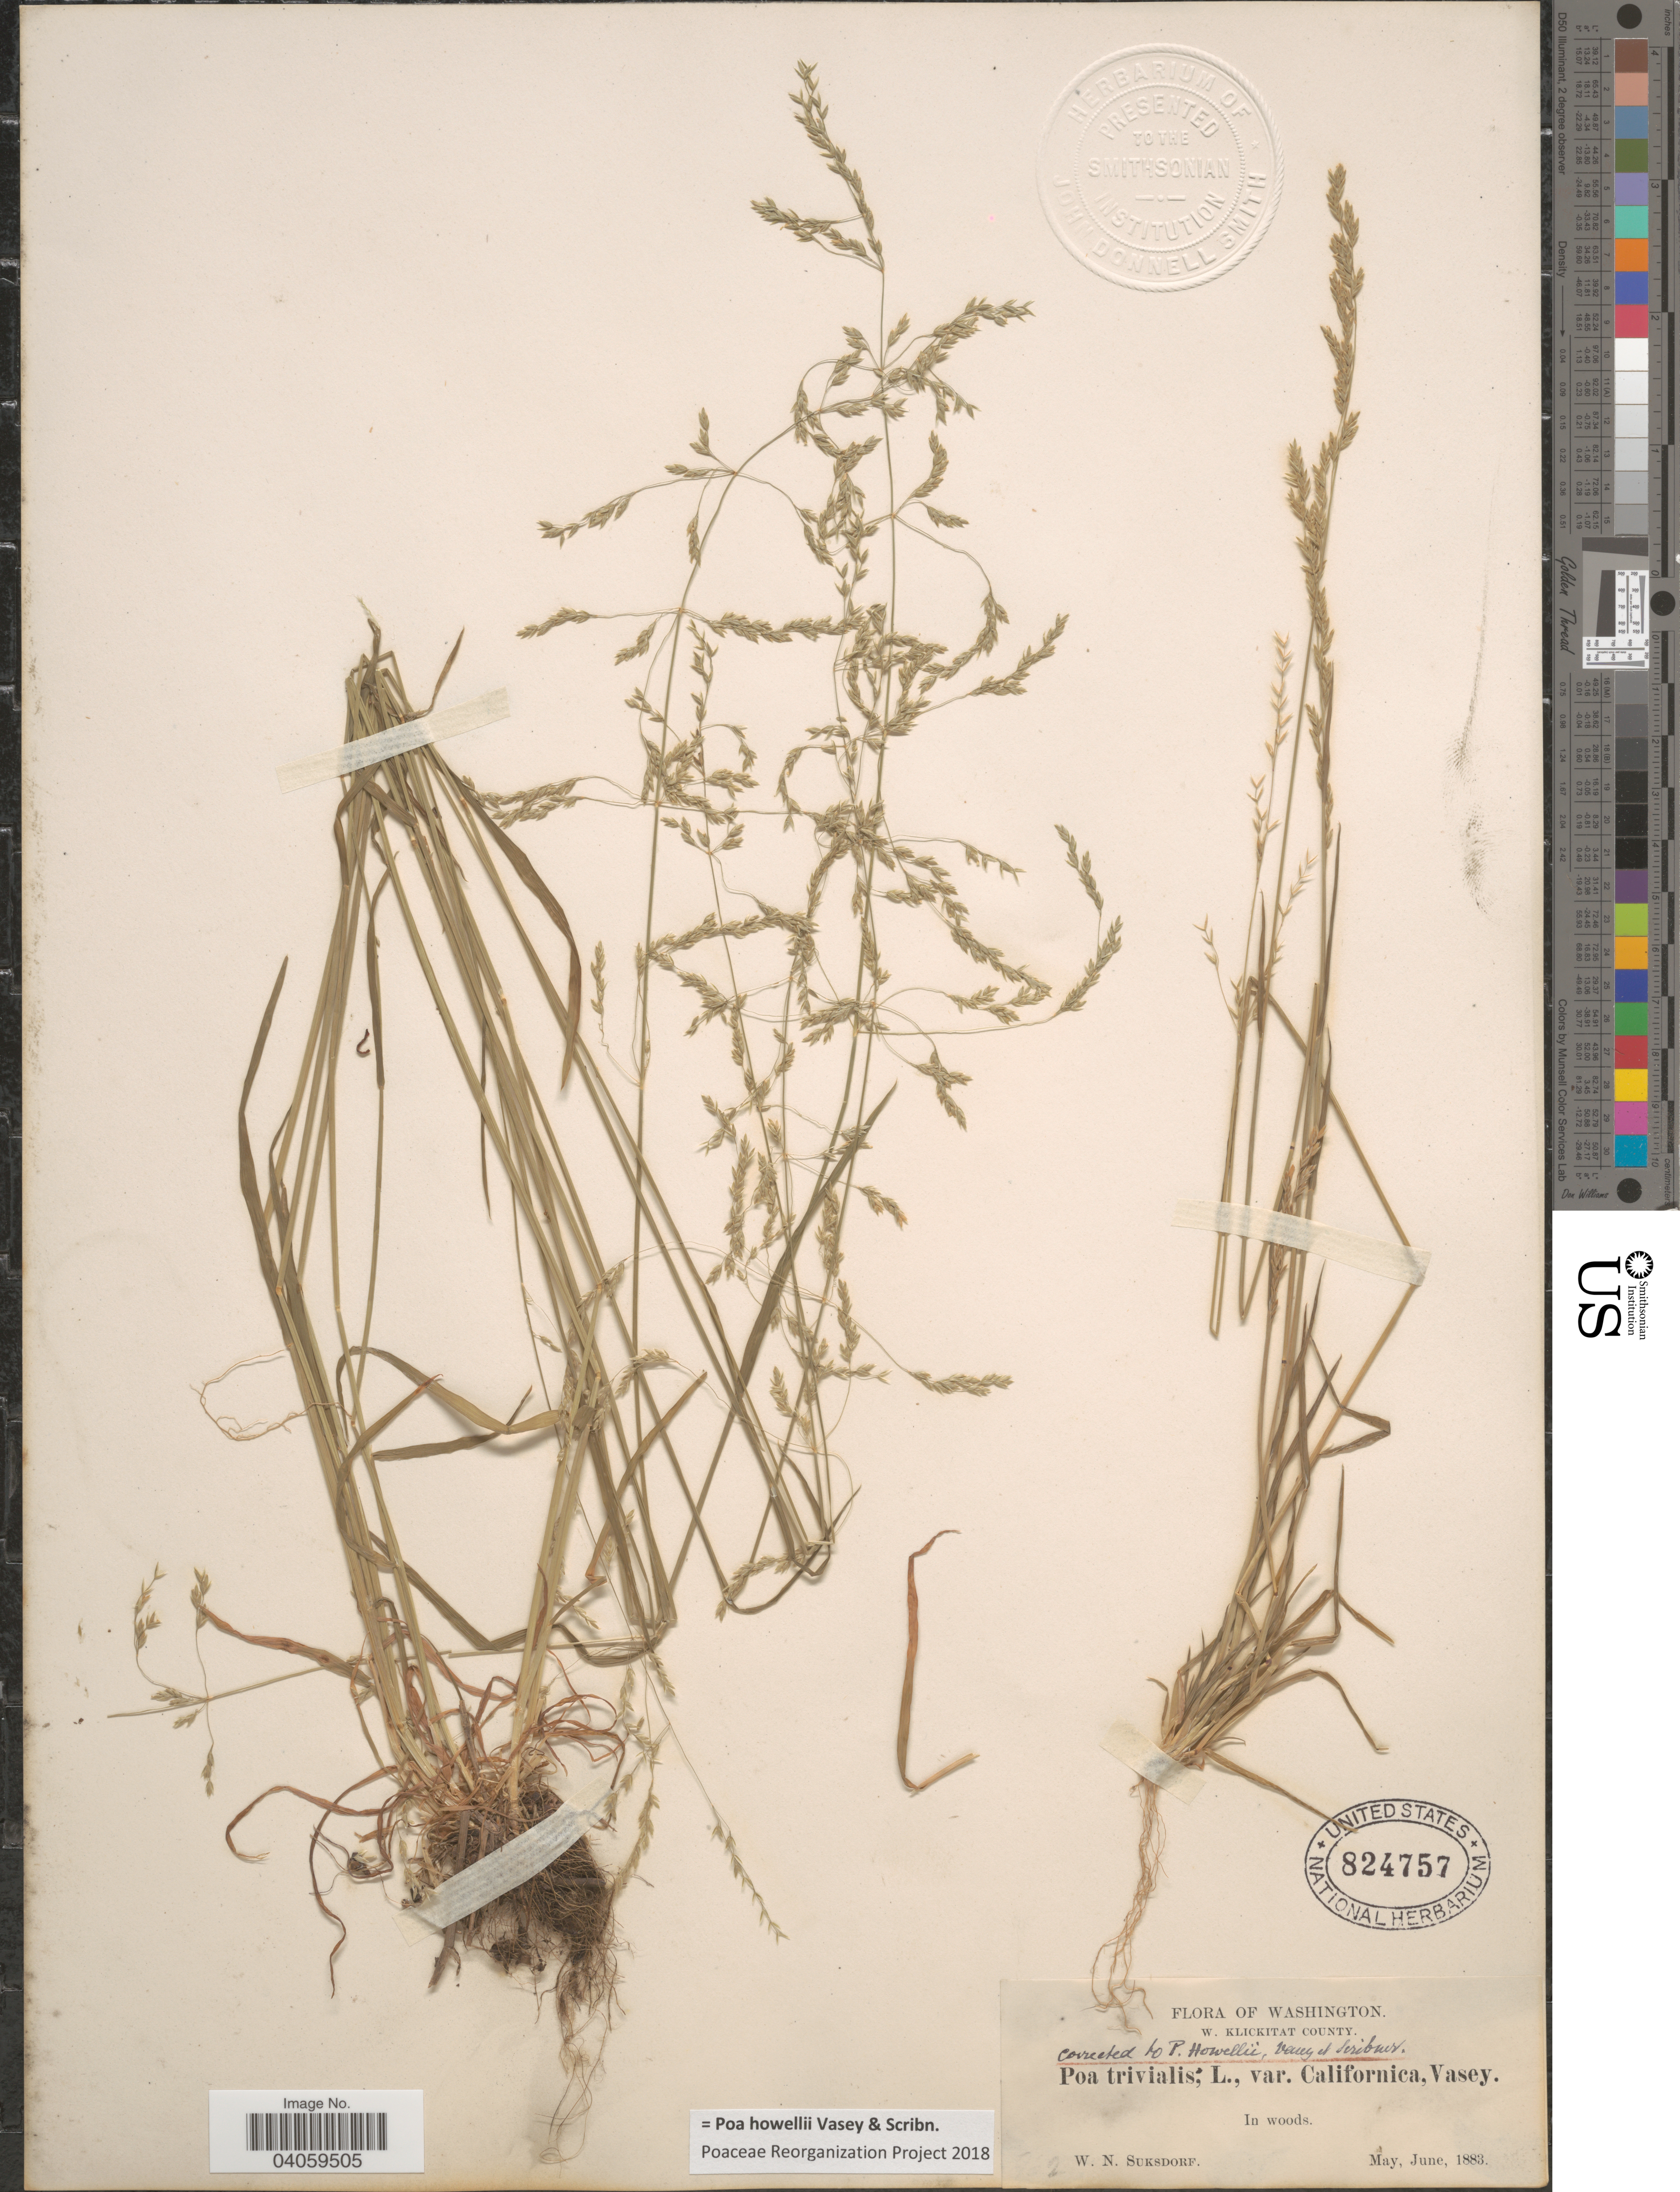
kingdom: Plantae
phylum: Tracheophyta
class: Liliopsida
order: Poales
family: Poaceae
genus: Poa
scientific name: Poa howellii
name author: Vasey & Scribn.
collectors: W. N. Suksdorf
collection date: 1883-05/1883-06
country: United States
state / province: Washington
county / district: Klickitat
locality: W. Klickitat County.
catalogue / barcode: US 824757